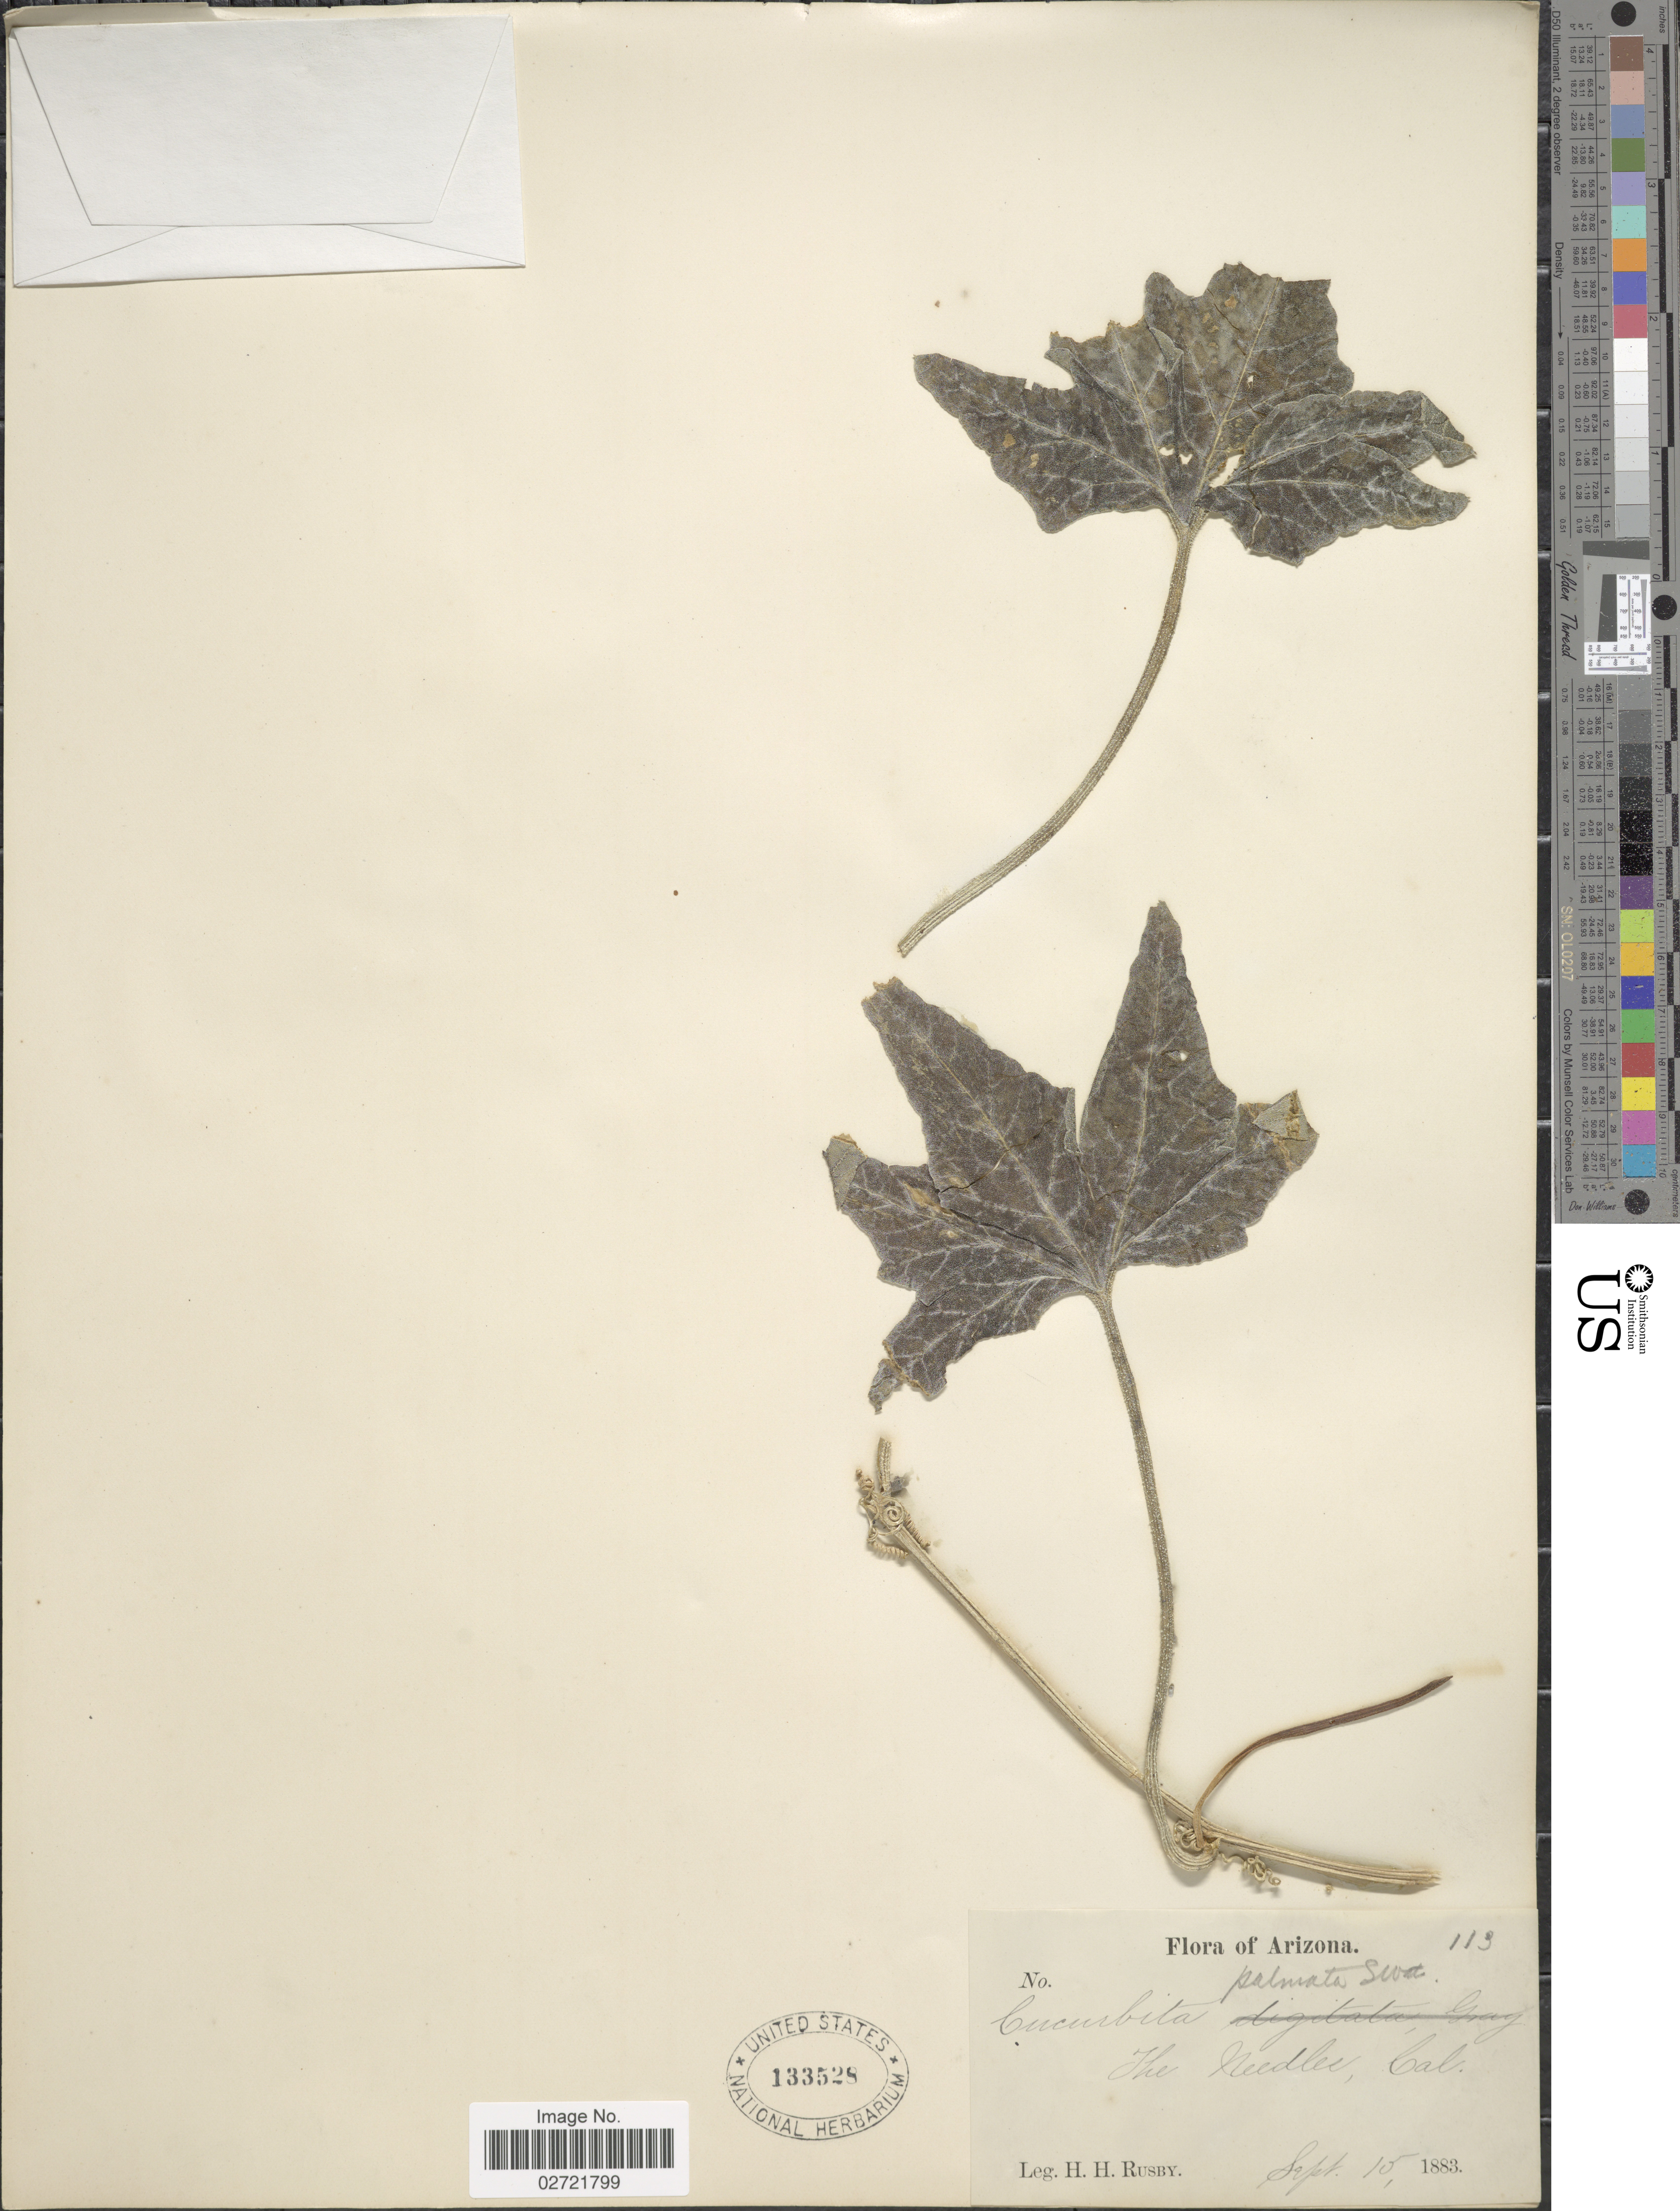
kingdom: Plantae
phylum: Tracheophyta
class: Magnoliopsida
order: Cucurbitales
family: Cucurbitaceae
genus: Cucurbita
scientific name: Cucurbita palmata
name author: S. Watson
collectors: H. H. Rusby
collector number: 113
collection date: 1883-09-15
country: United States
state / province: California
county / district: San Bernardino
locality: The Needles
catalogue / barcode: US 133528